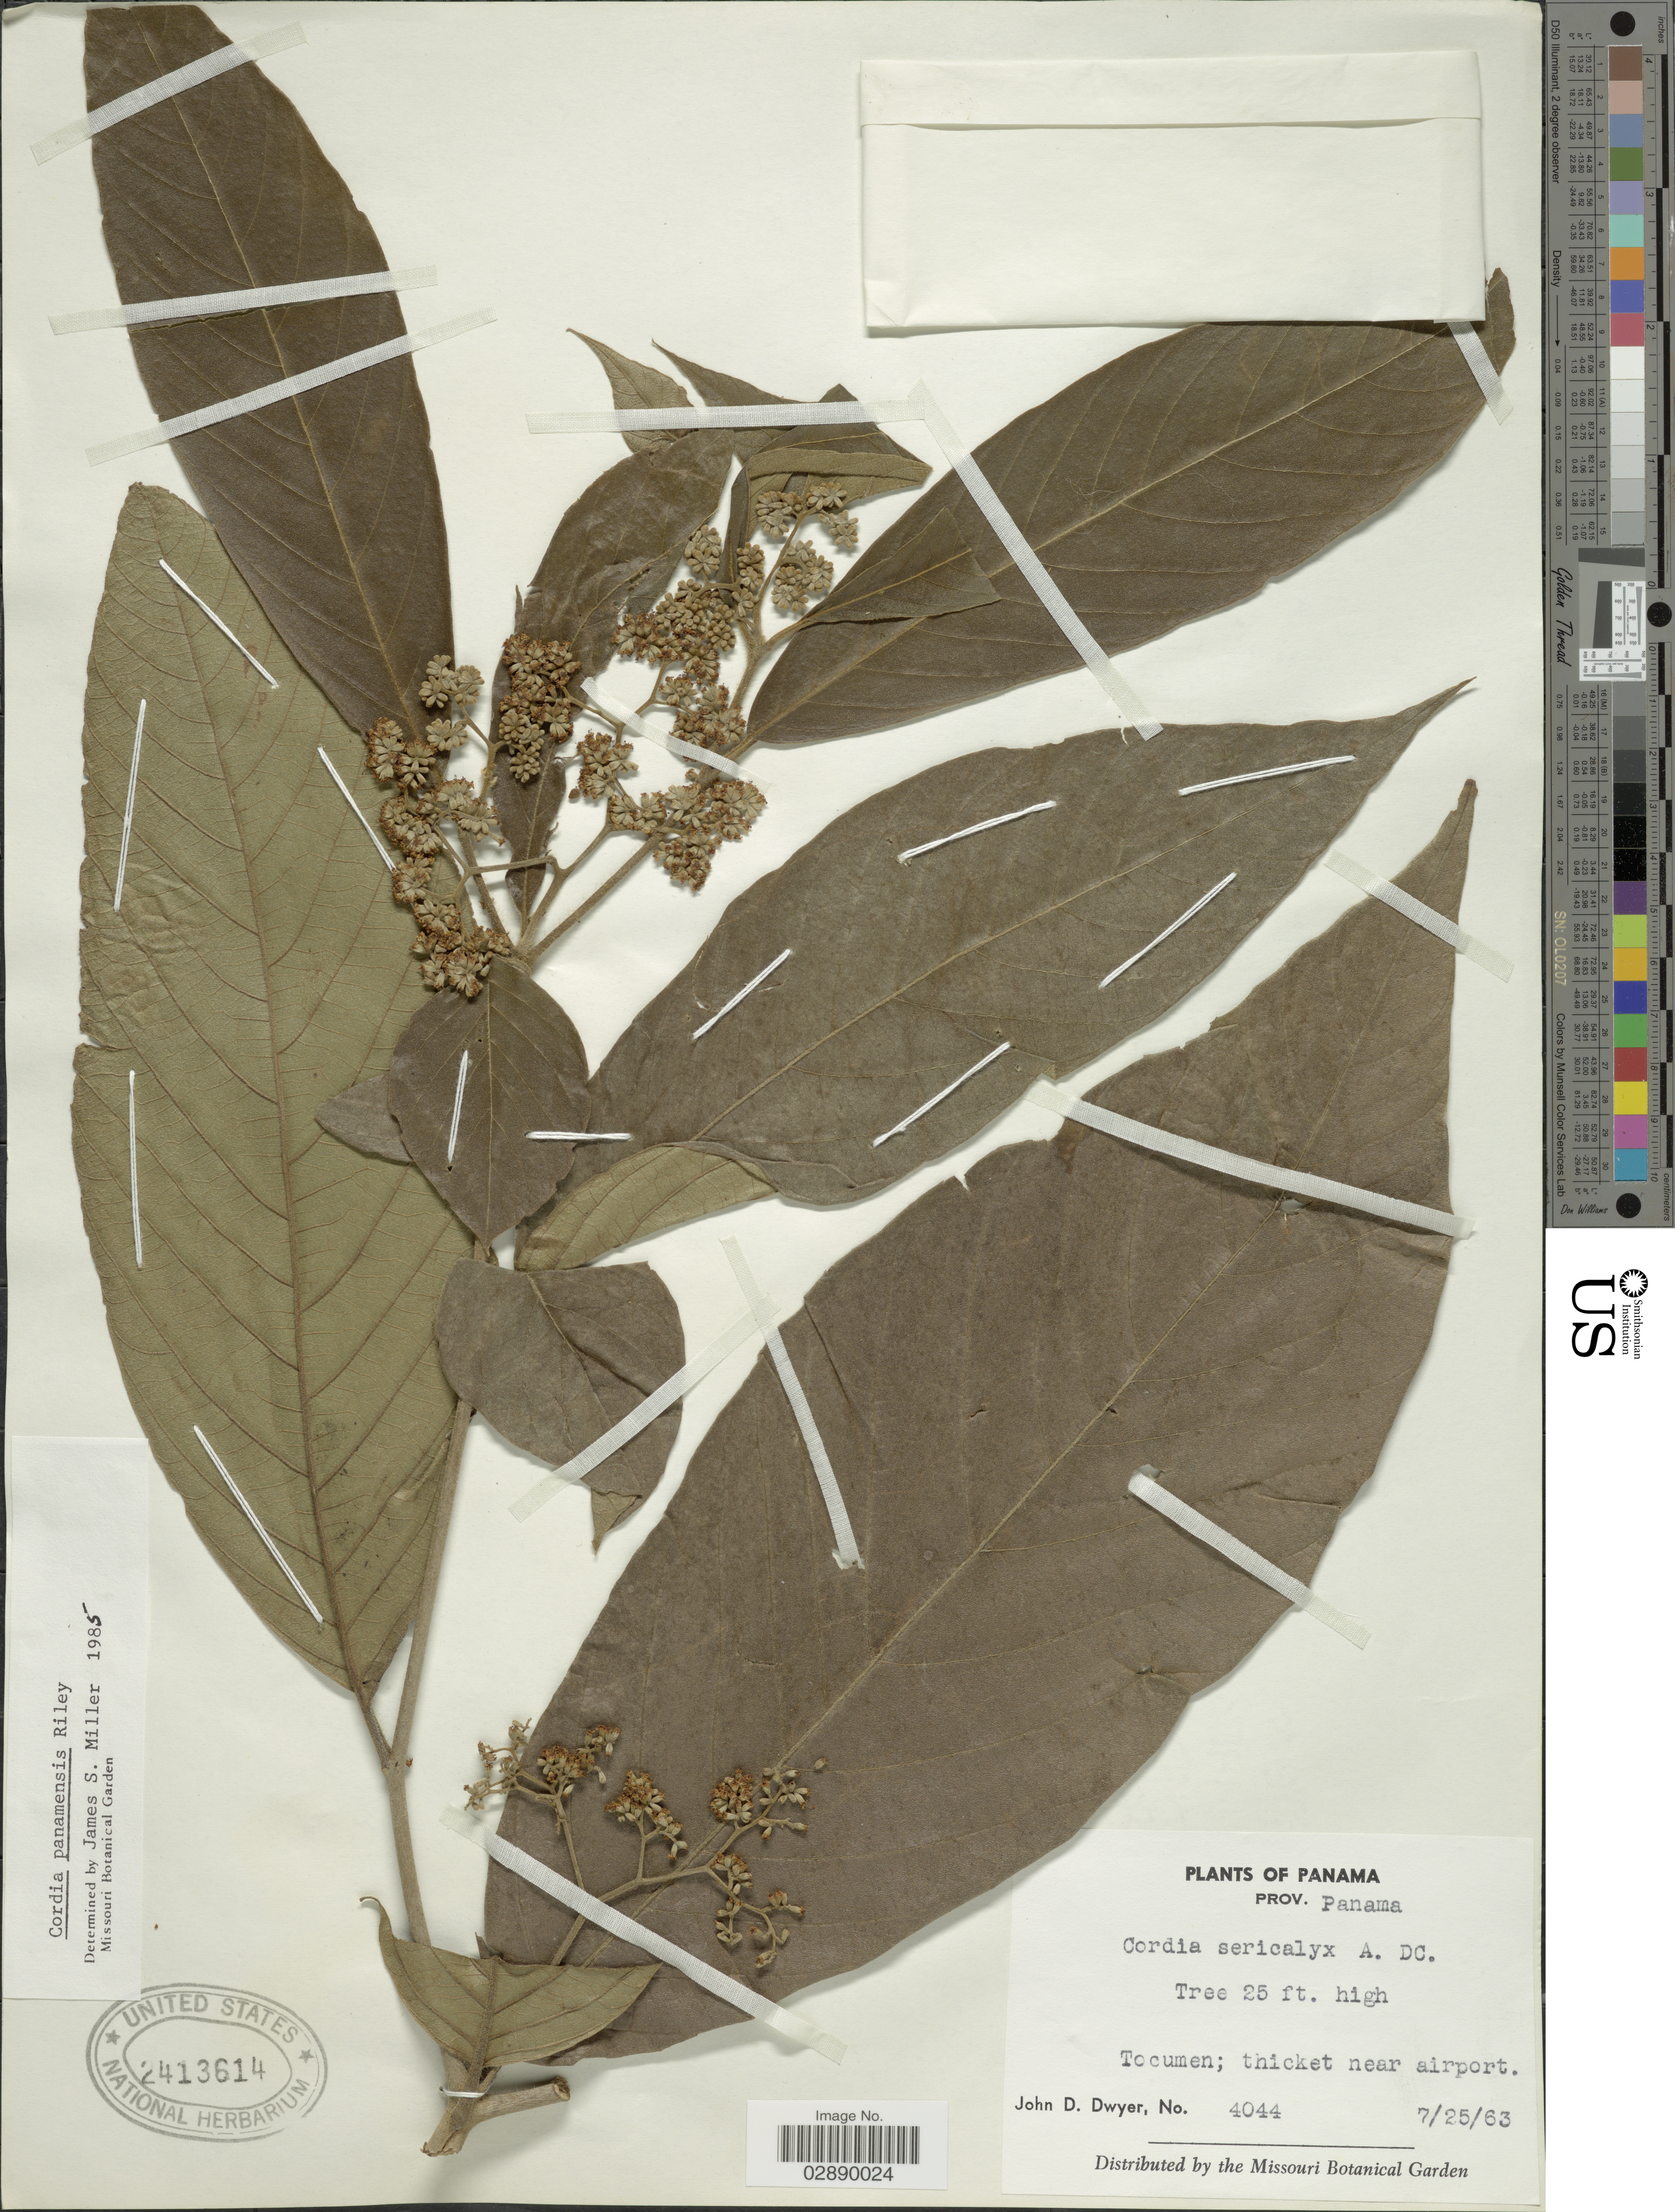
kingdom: Plantae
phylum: Tracheophyta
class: Magnoliopsida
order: Boraginales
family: Cordiaceae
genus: Cordia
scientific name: Cordia panamensis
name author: L. Riley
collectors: J. D. Dwyer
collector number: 4044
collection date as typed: Transcribed d/m/y: 25/7/63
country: Panama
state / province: Panamá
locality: Prov. Panama, Tocumen; thicket near airport.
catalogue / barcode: US 2413614